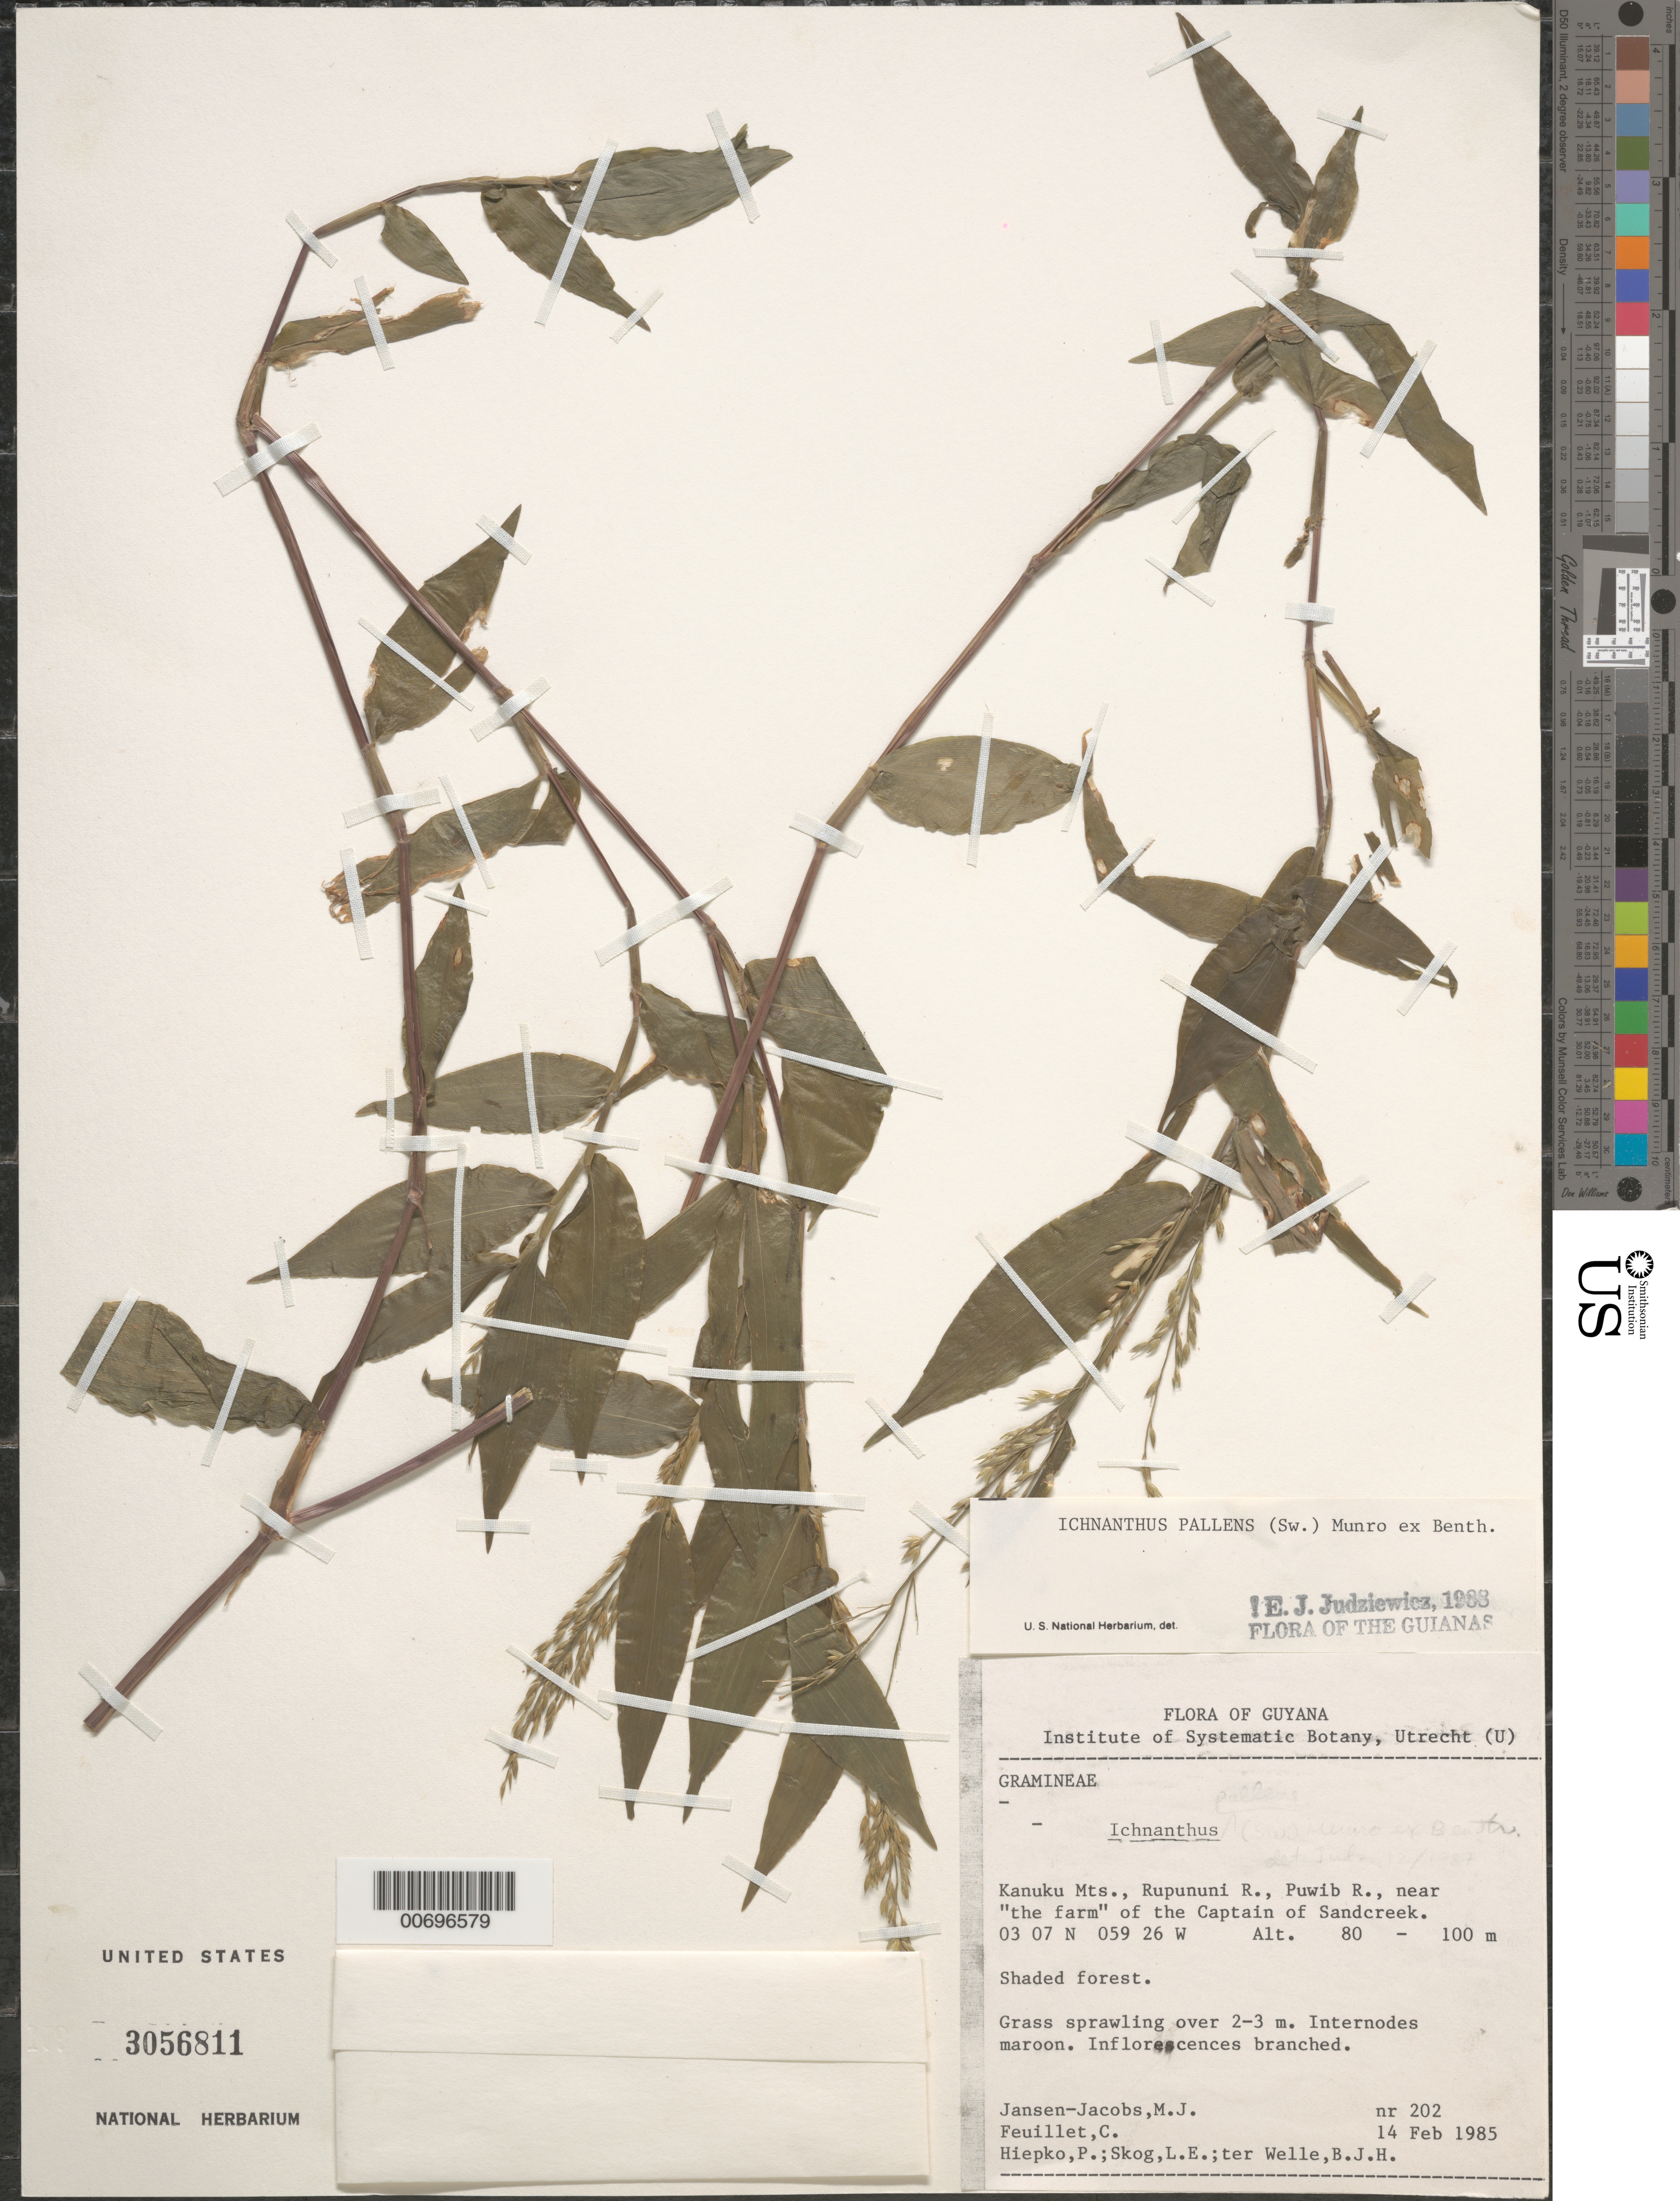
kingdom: Plantae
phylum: Tracheophyta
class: Liliopsida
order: Poales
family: Poaceae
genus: Ichnanthus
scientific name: Ichnanthus pallens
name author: (Sw.) Munro ex Benth.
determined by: Judziewicz, E. J.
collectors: M. J. Jansen-Jacobs, C. Feuillet, P. H. Hiepko, L. E. Skog & B. Welle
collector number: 202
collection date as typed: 14-Feb-85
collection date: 1985-02-14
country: Guyana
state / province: U. Takutu-U. Essequibo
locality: Kanuku Mts., Rupununi R., Puwib R. near "the farm" of the Captain of Sandcreek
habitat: Shaded forest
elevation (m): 80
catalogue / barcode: US 3056811